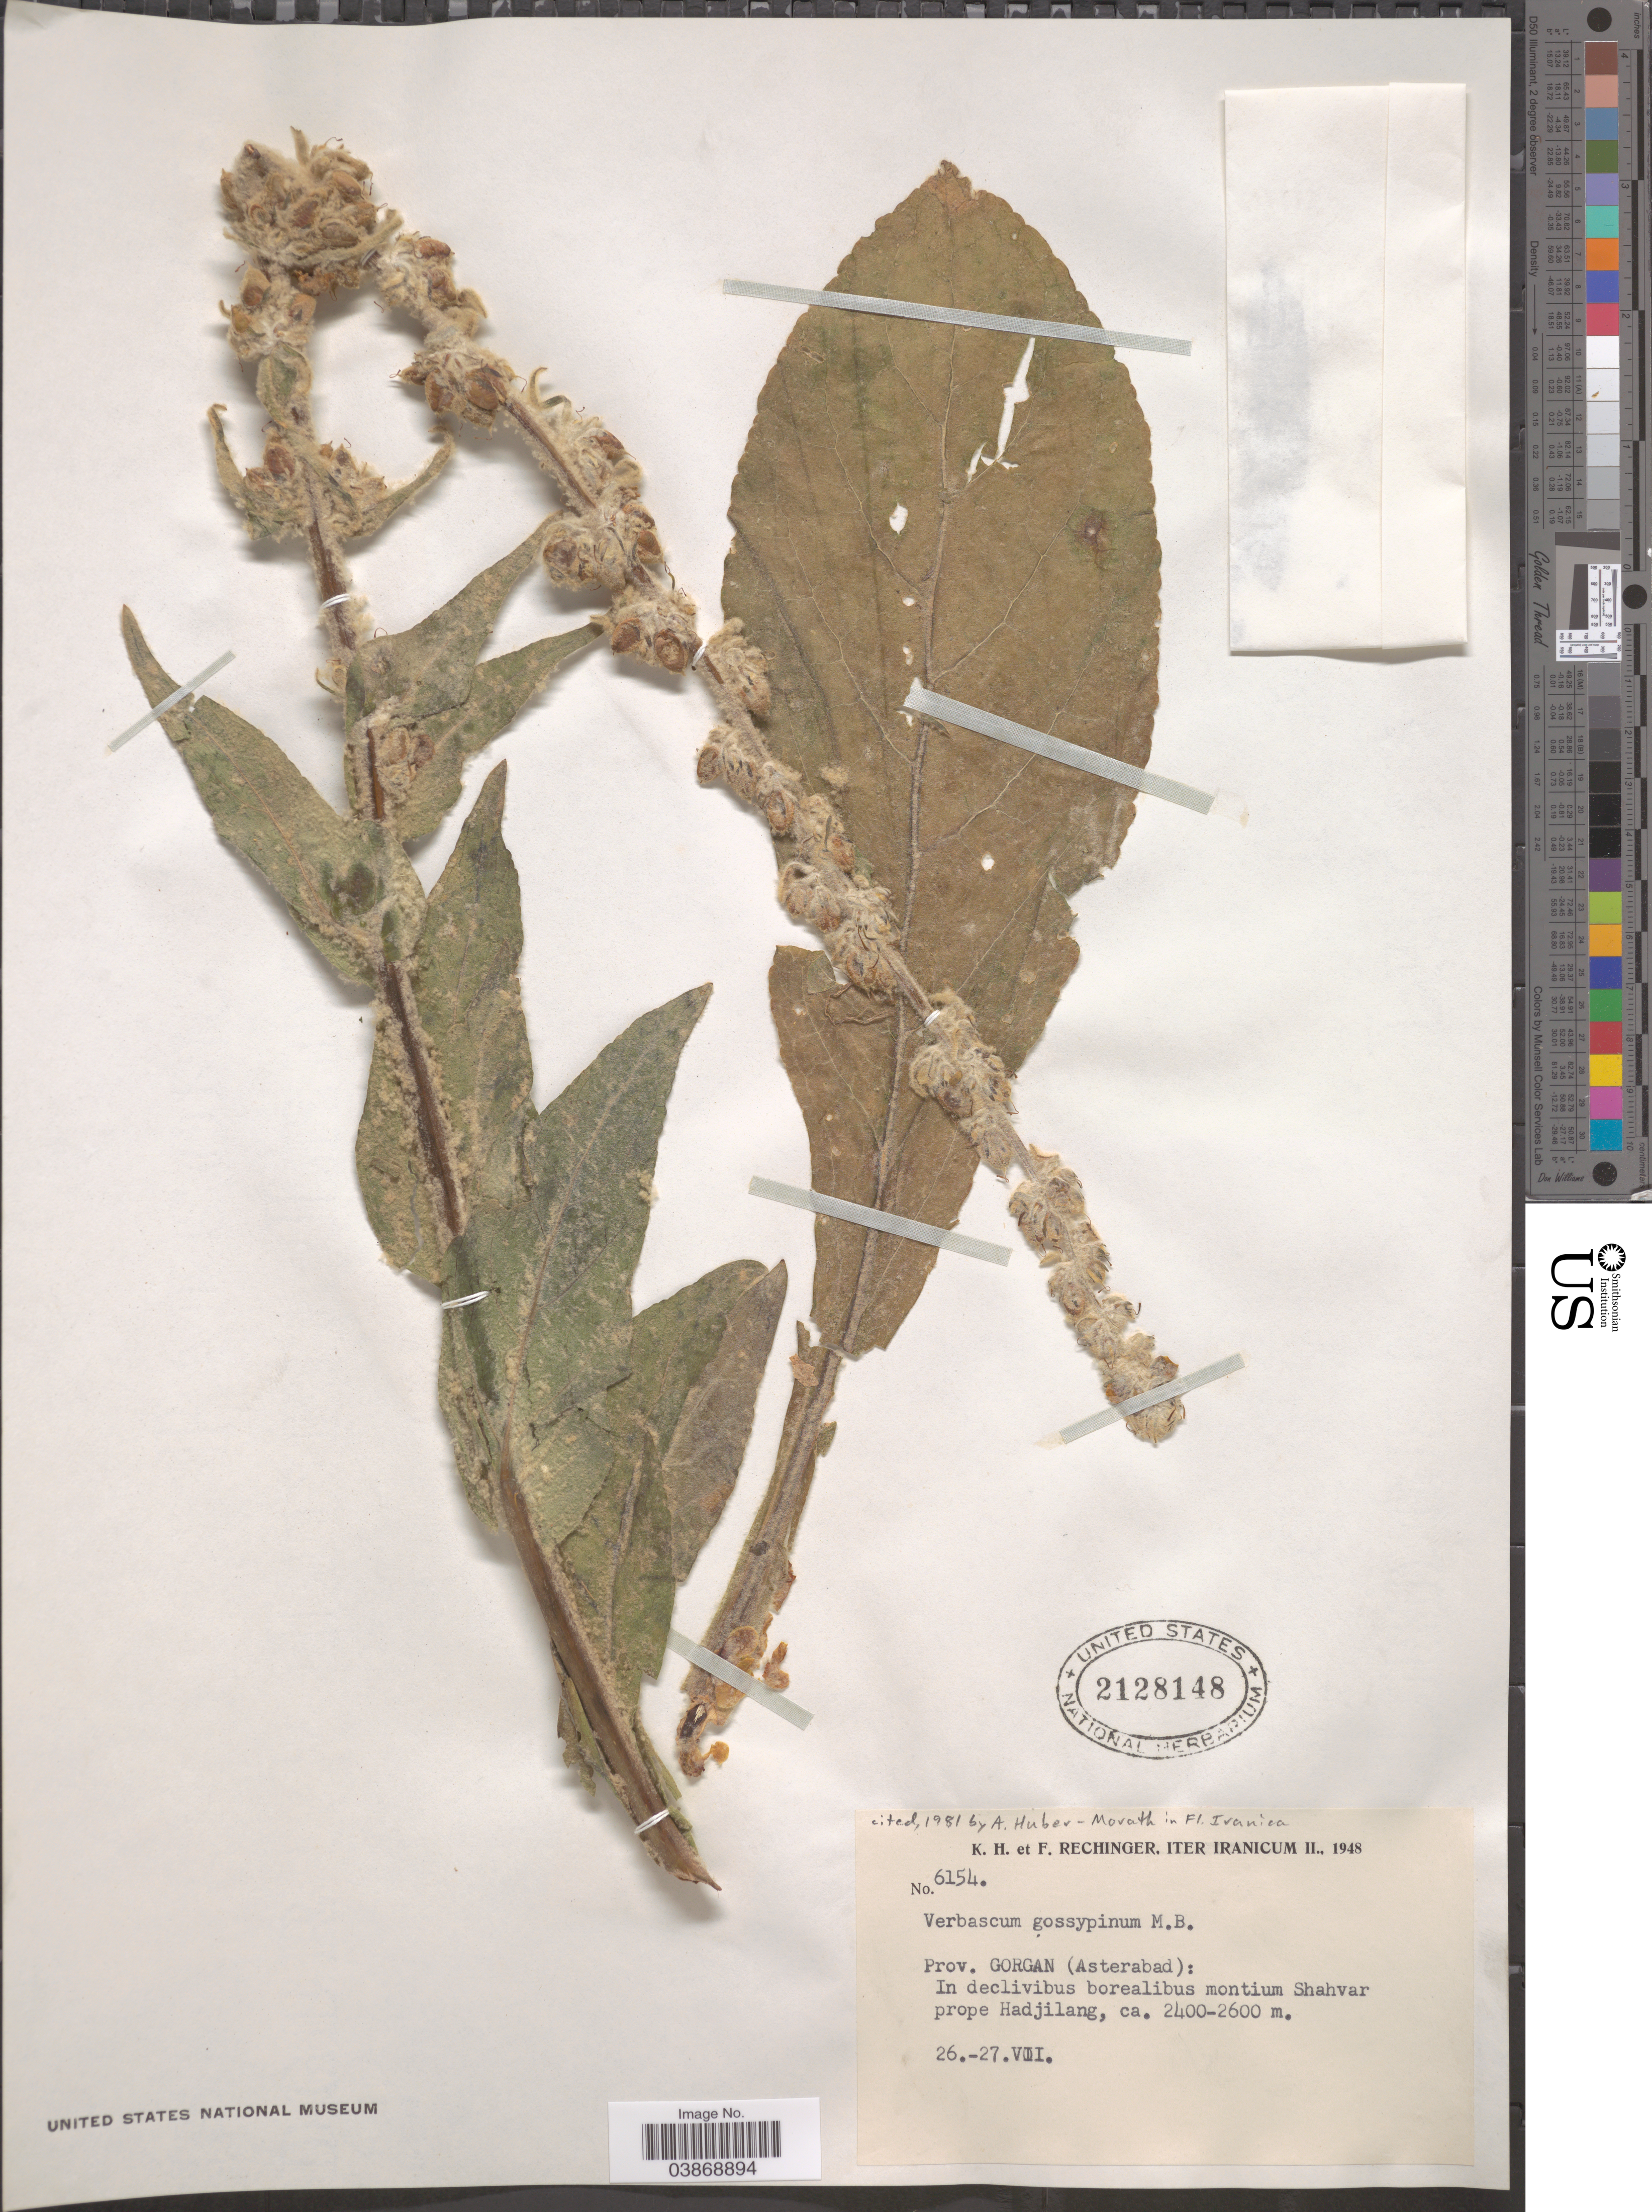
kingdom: Plantae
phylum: Tracheophyta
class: Magnoliopsida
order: Lamiales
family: Scrophulariaceae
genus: Verbascum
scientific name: Verbascum gossypinum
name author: M. Bieb.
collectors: K. H. Rechinger & F. Rechinger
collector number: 6154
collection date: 1948-07-26/1948-07-27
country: Iran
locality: Prov. Gorgan (Asterabad): In declivibus borealibus montium Shahvar prope Hadjilang.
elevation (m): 2400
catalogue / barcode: US 2128148